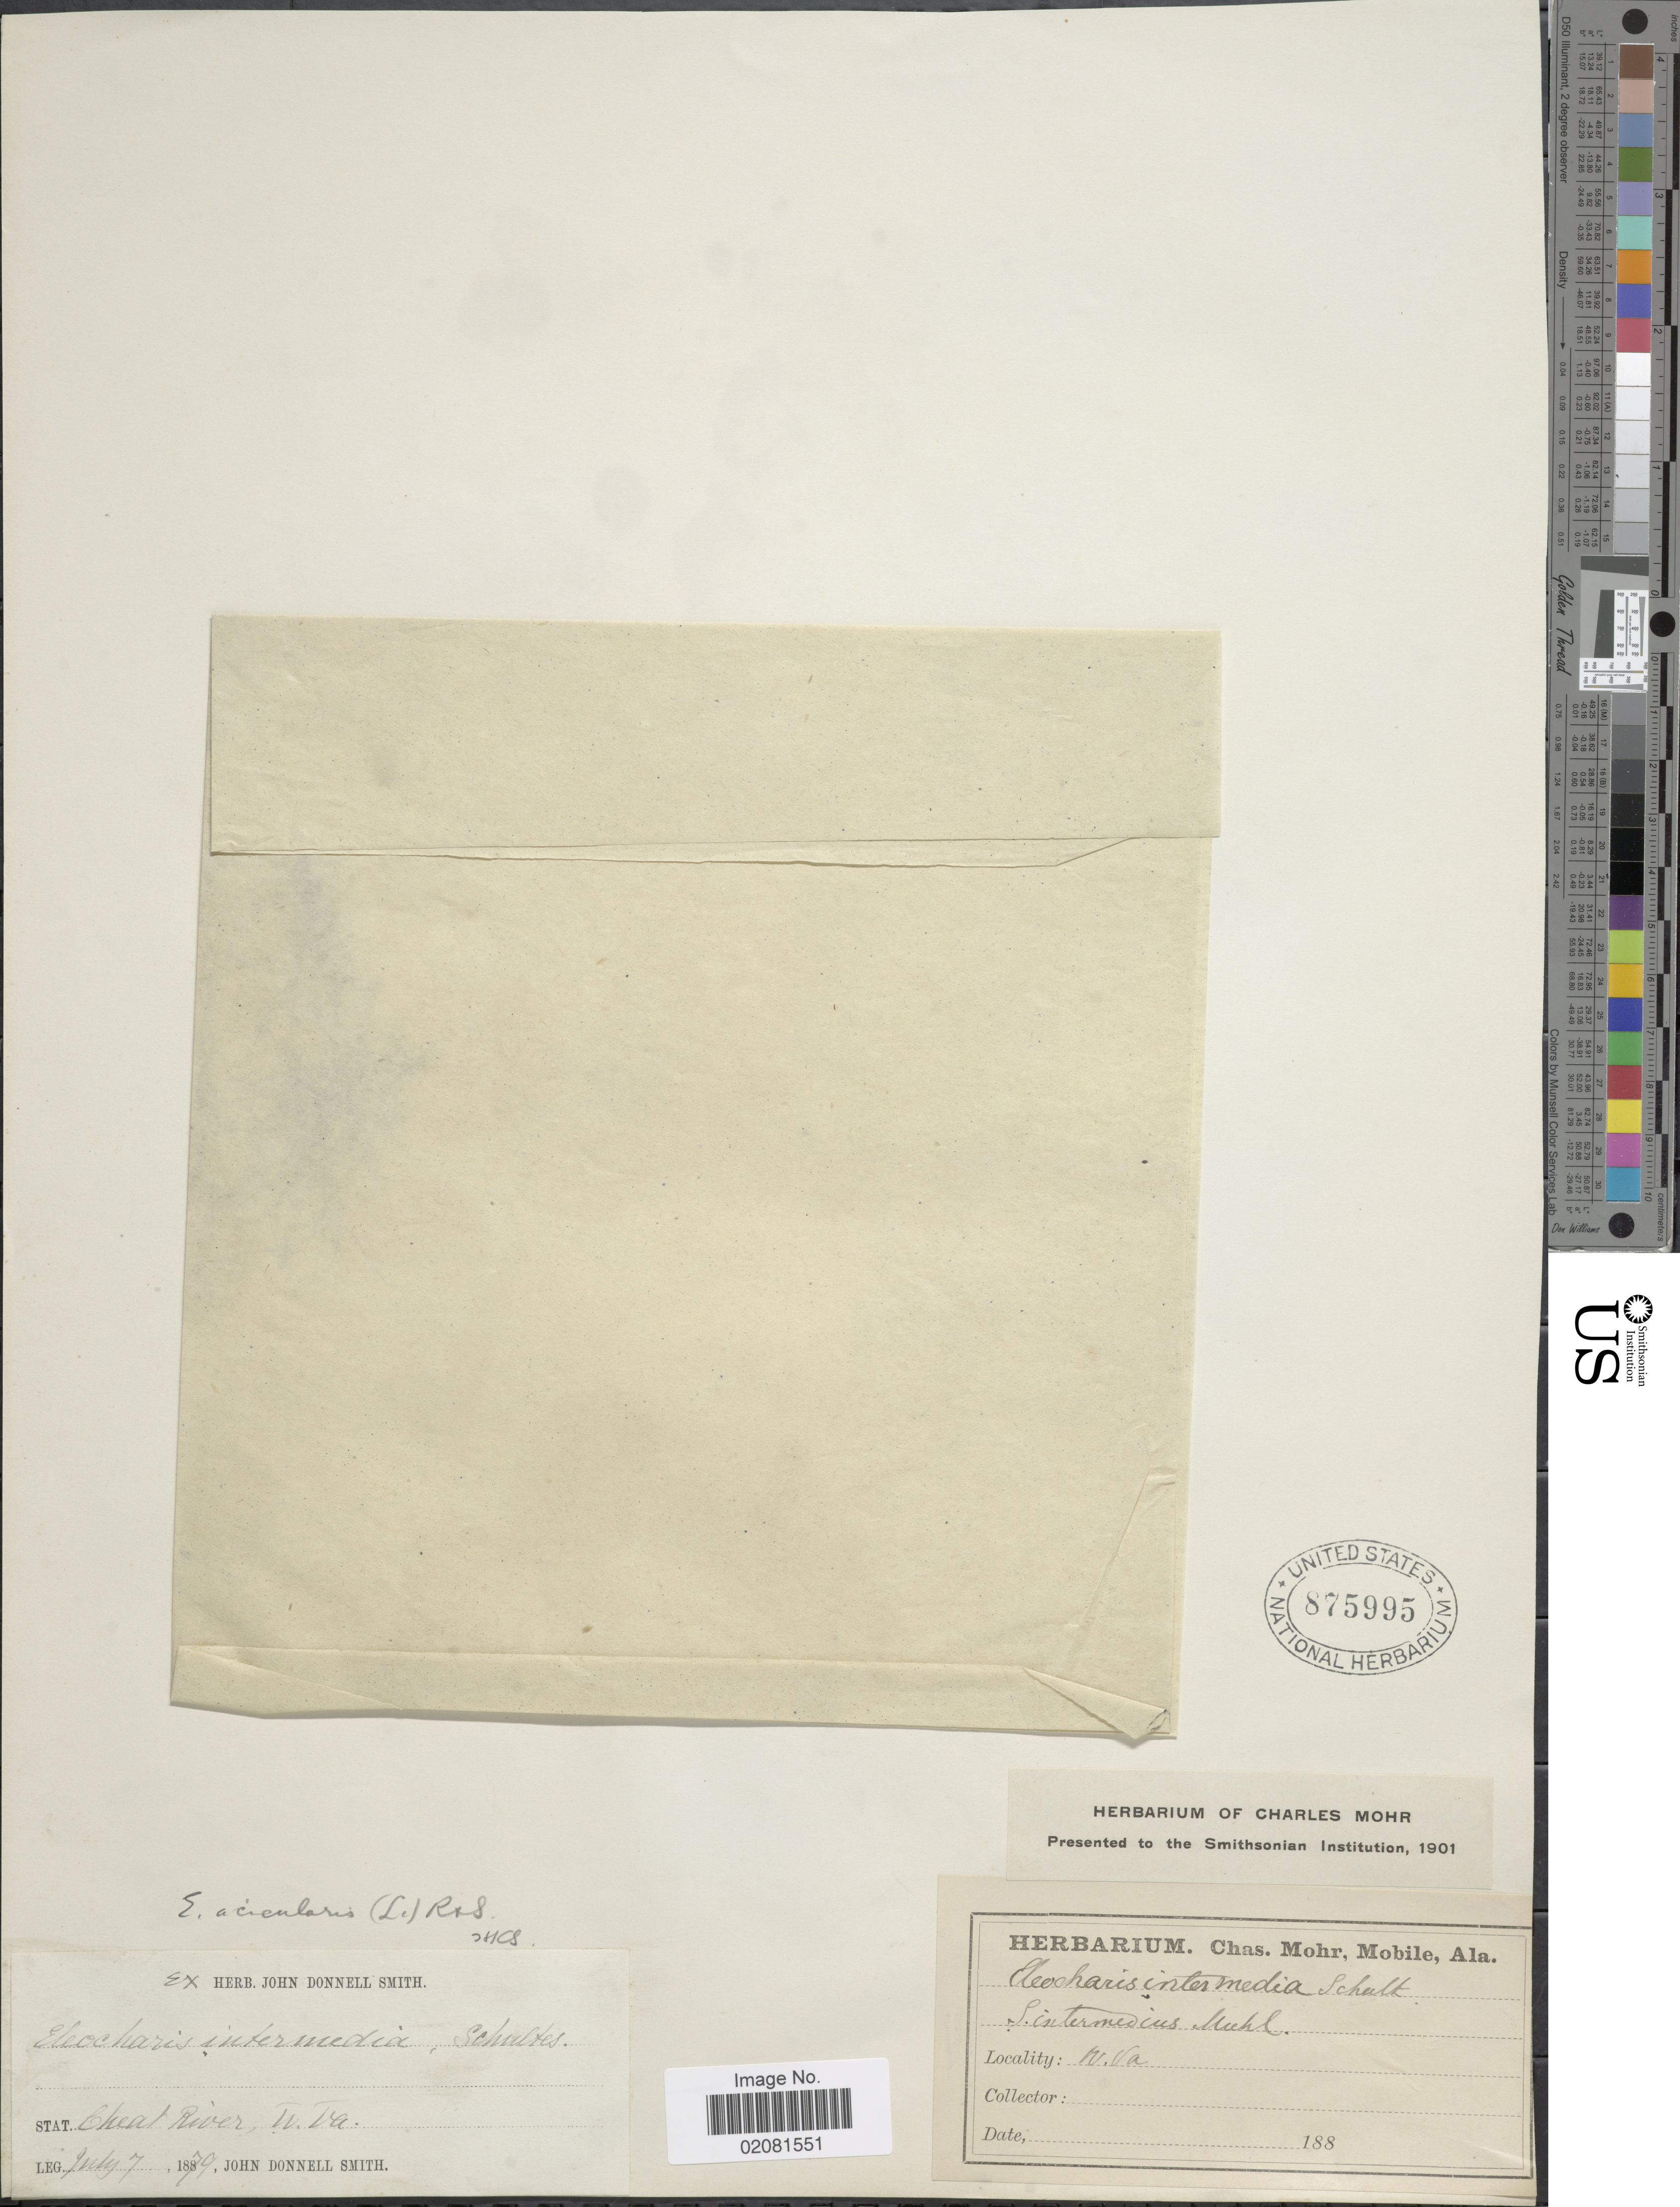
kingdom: Plantae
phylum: Tracheophyta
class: Liliopsida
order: Poales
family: Cyperaceae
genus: Eleocharis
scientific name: Eleocharis acicularis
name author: (L.) Roem. & Schult.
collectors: J. Donnell Smith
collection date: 1879-07-07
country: United States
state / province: West Virginia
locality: Cheal River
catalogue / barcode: US 875995